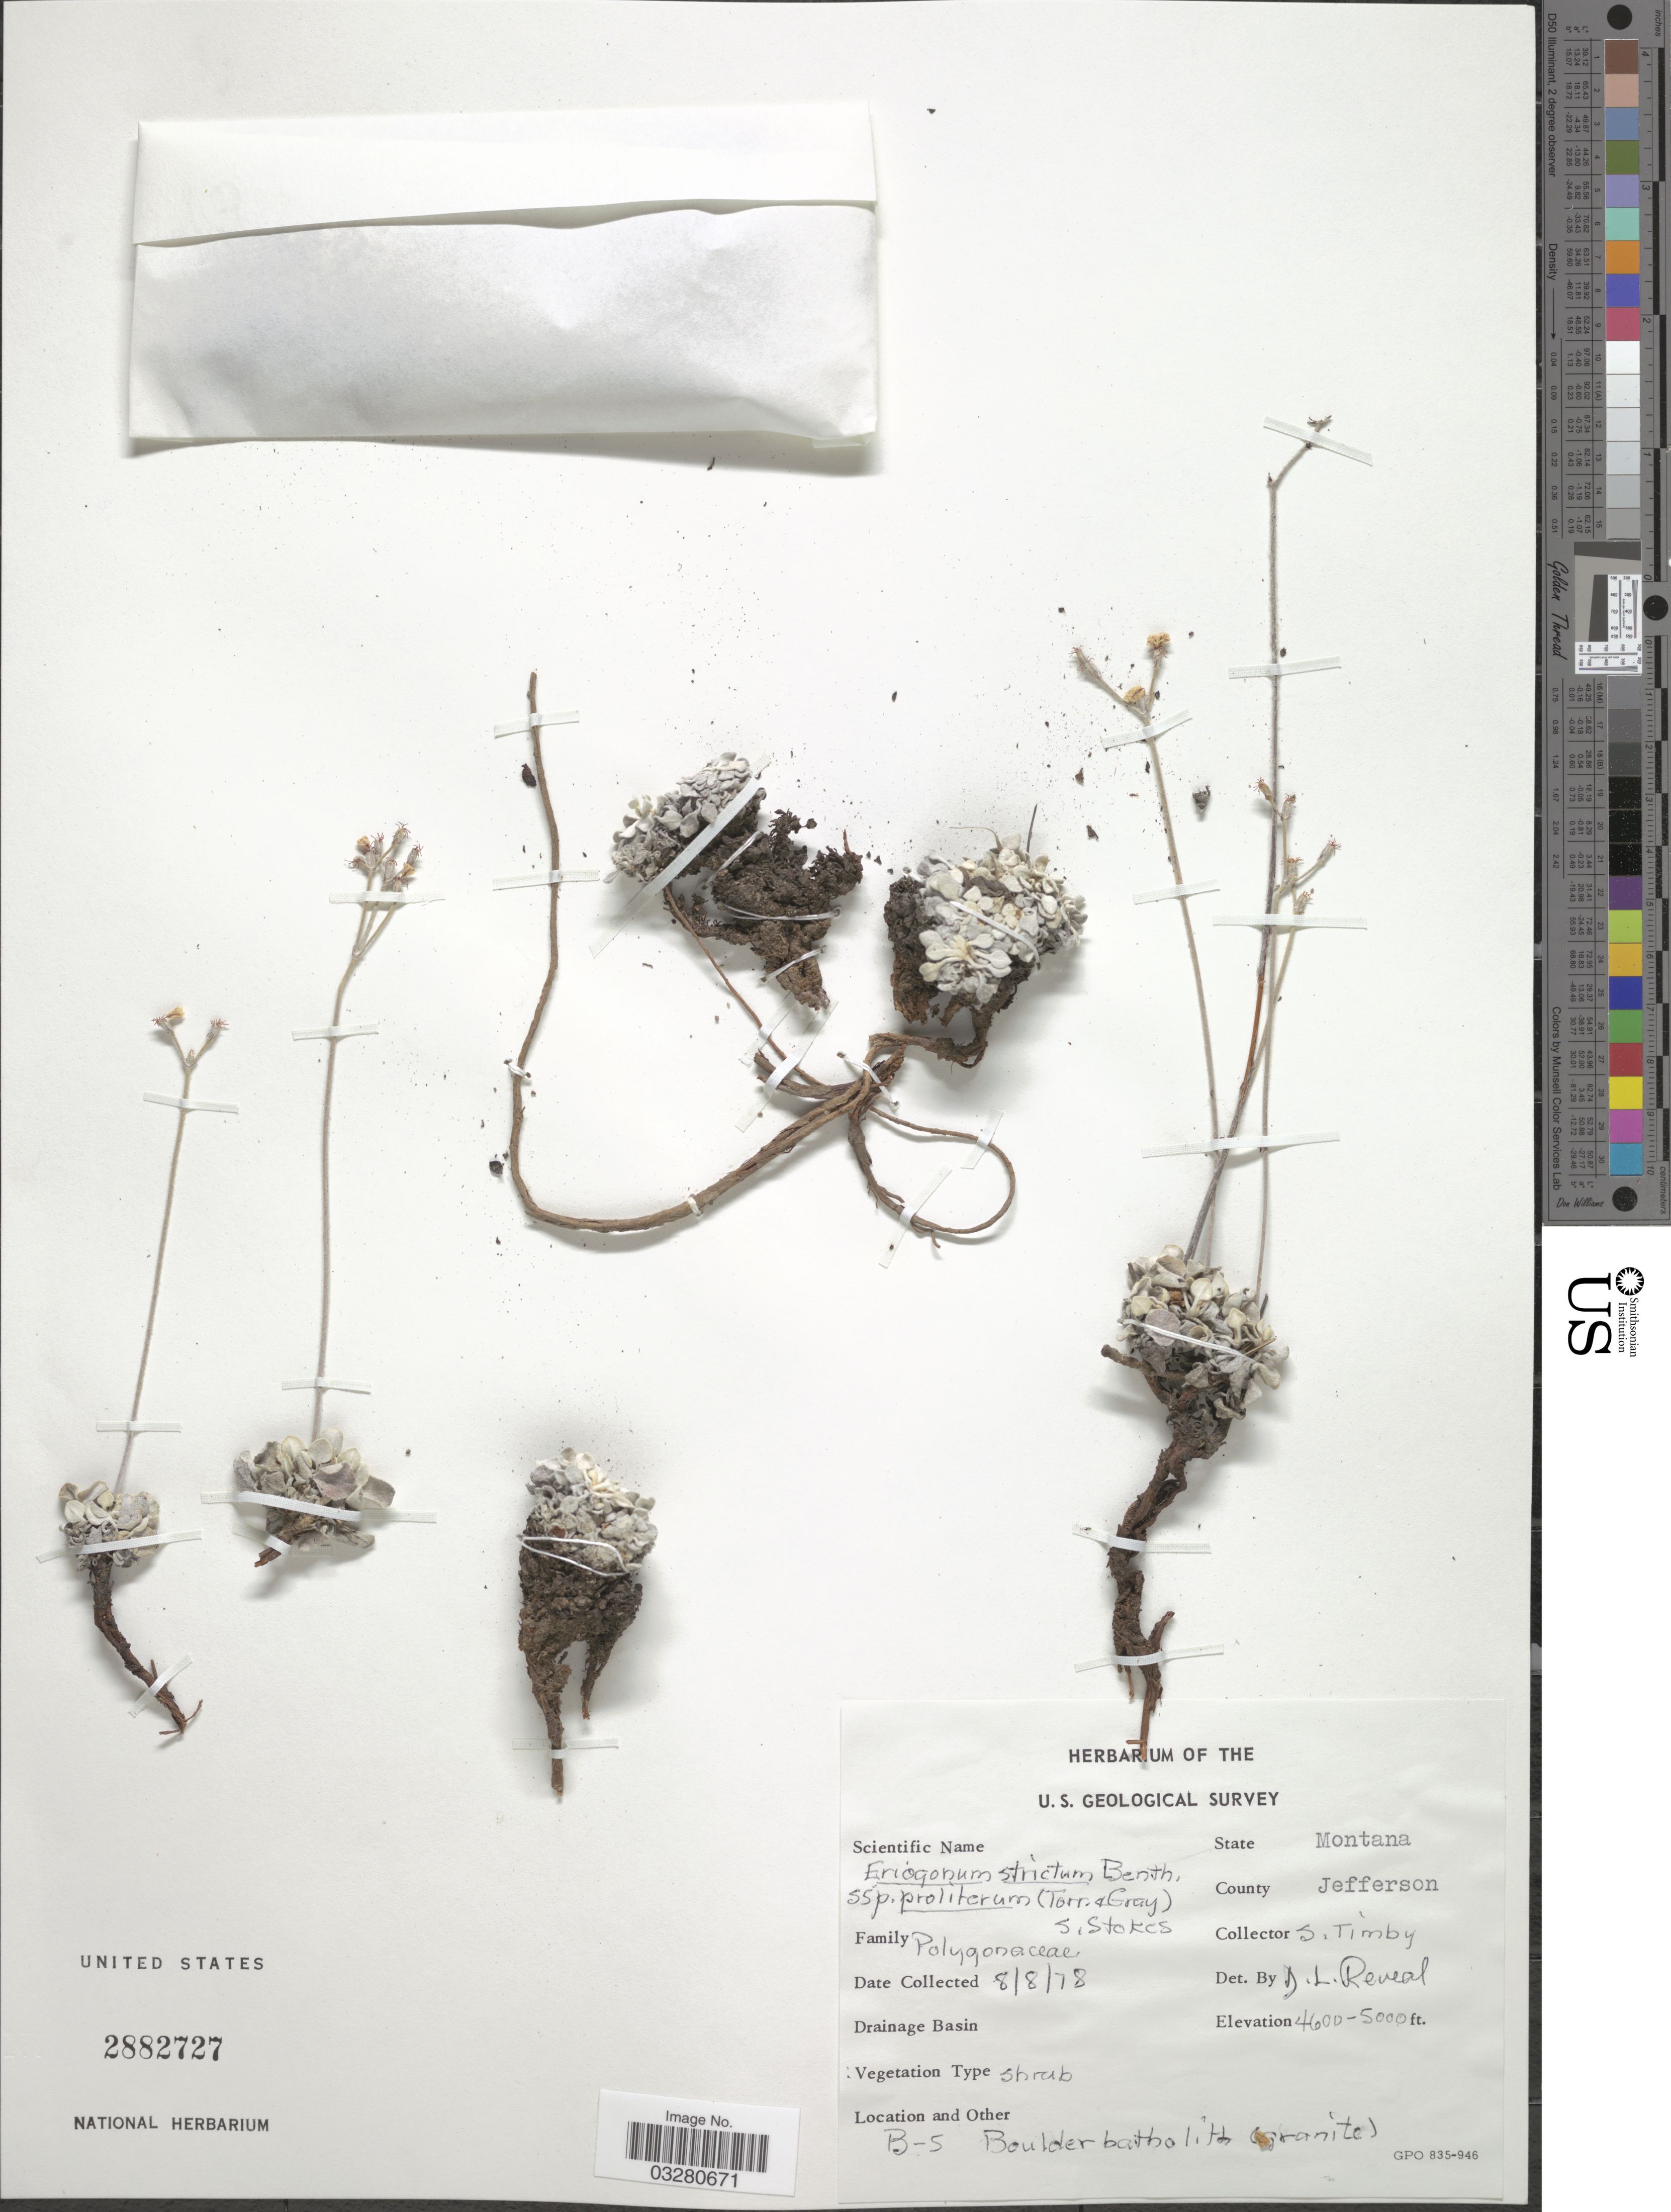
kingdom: Plantae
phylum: Tracheophyta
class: Magnoliopsida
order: Caryophyllales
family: Polygonaceae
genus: Eriogonum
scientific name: Eriogonum proliferum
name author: Torr. & A. Gray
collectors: S. Timby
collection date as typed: Transcribed d/m/y: 8/8/78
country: United States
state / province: Montana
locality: County Jefferson.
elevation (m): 1402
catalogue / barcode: US 2882727